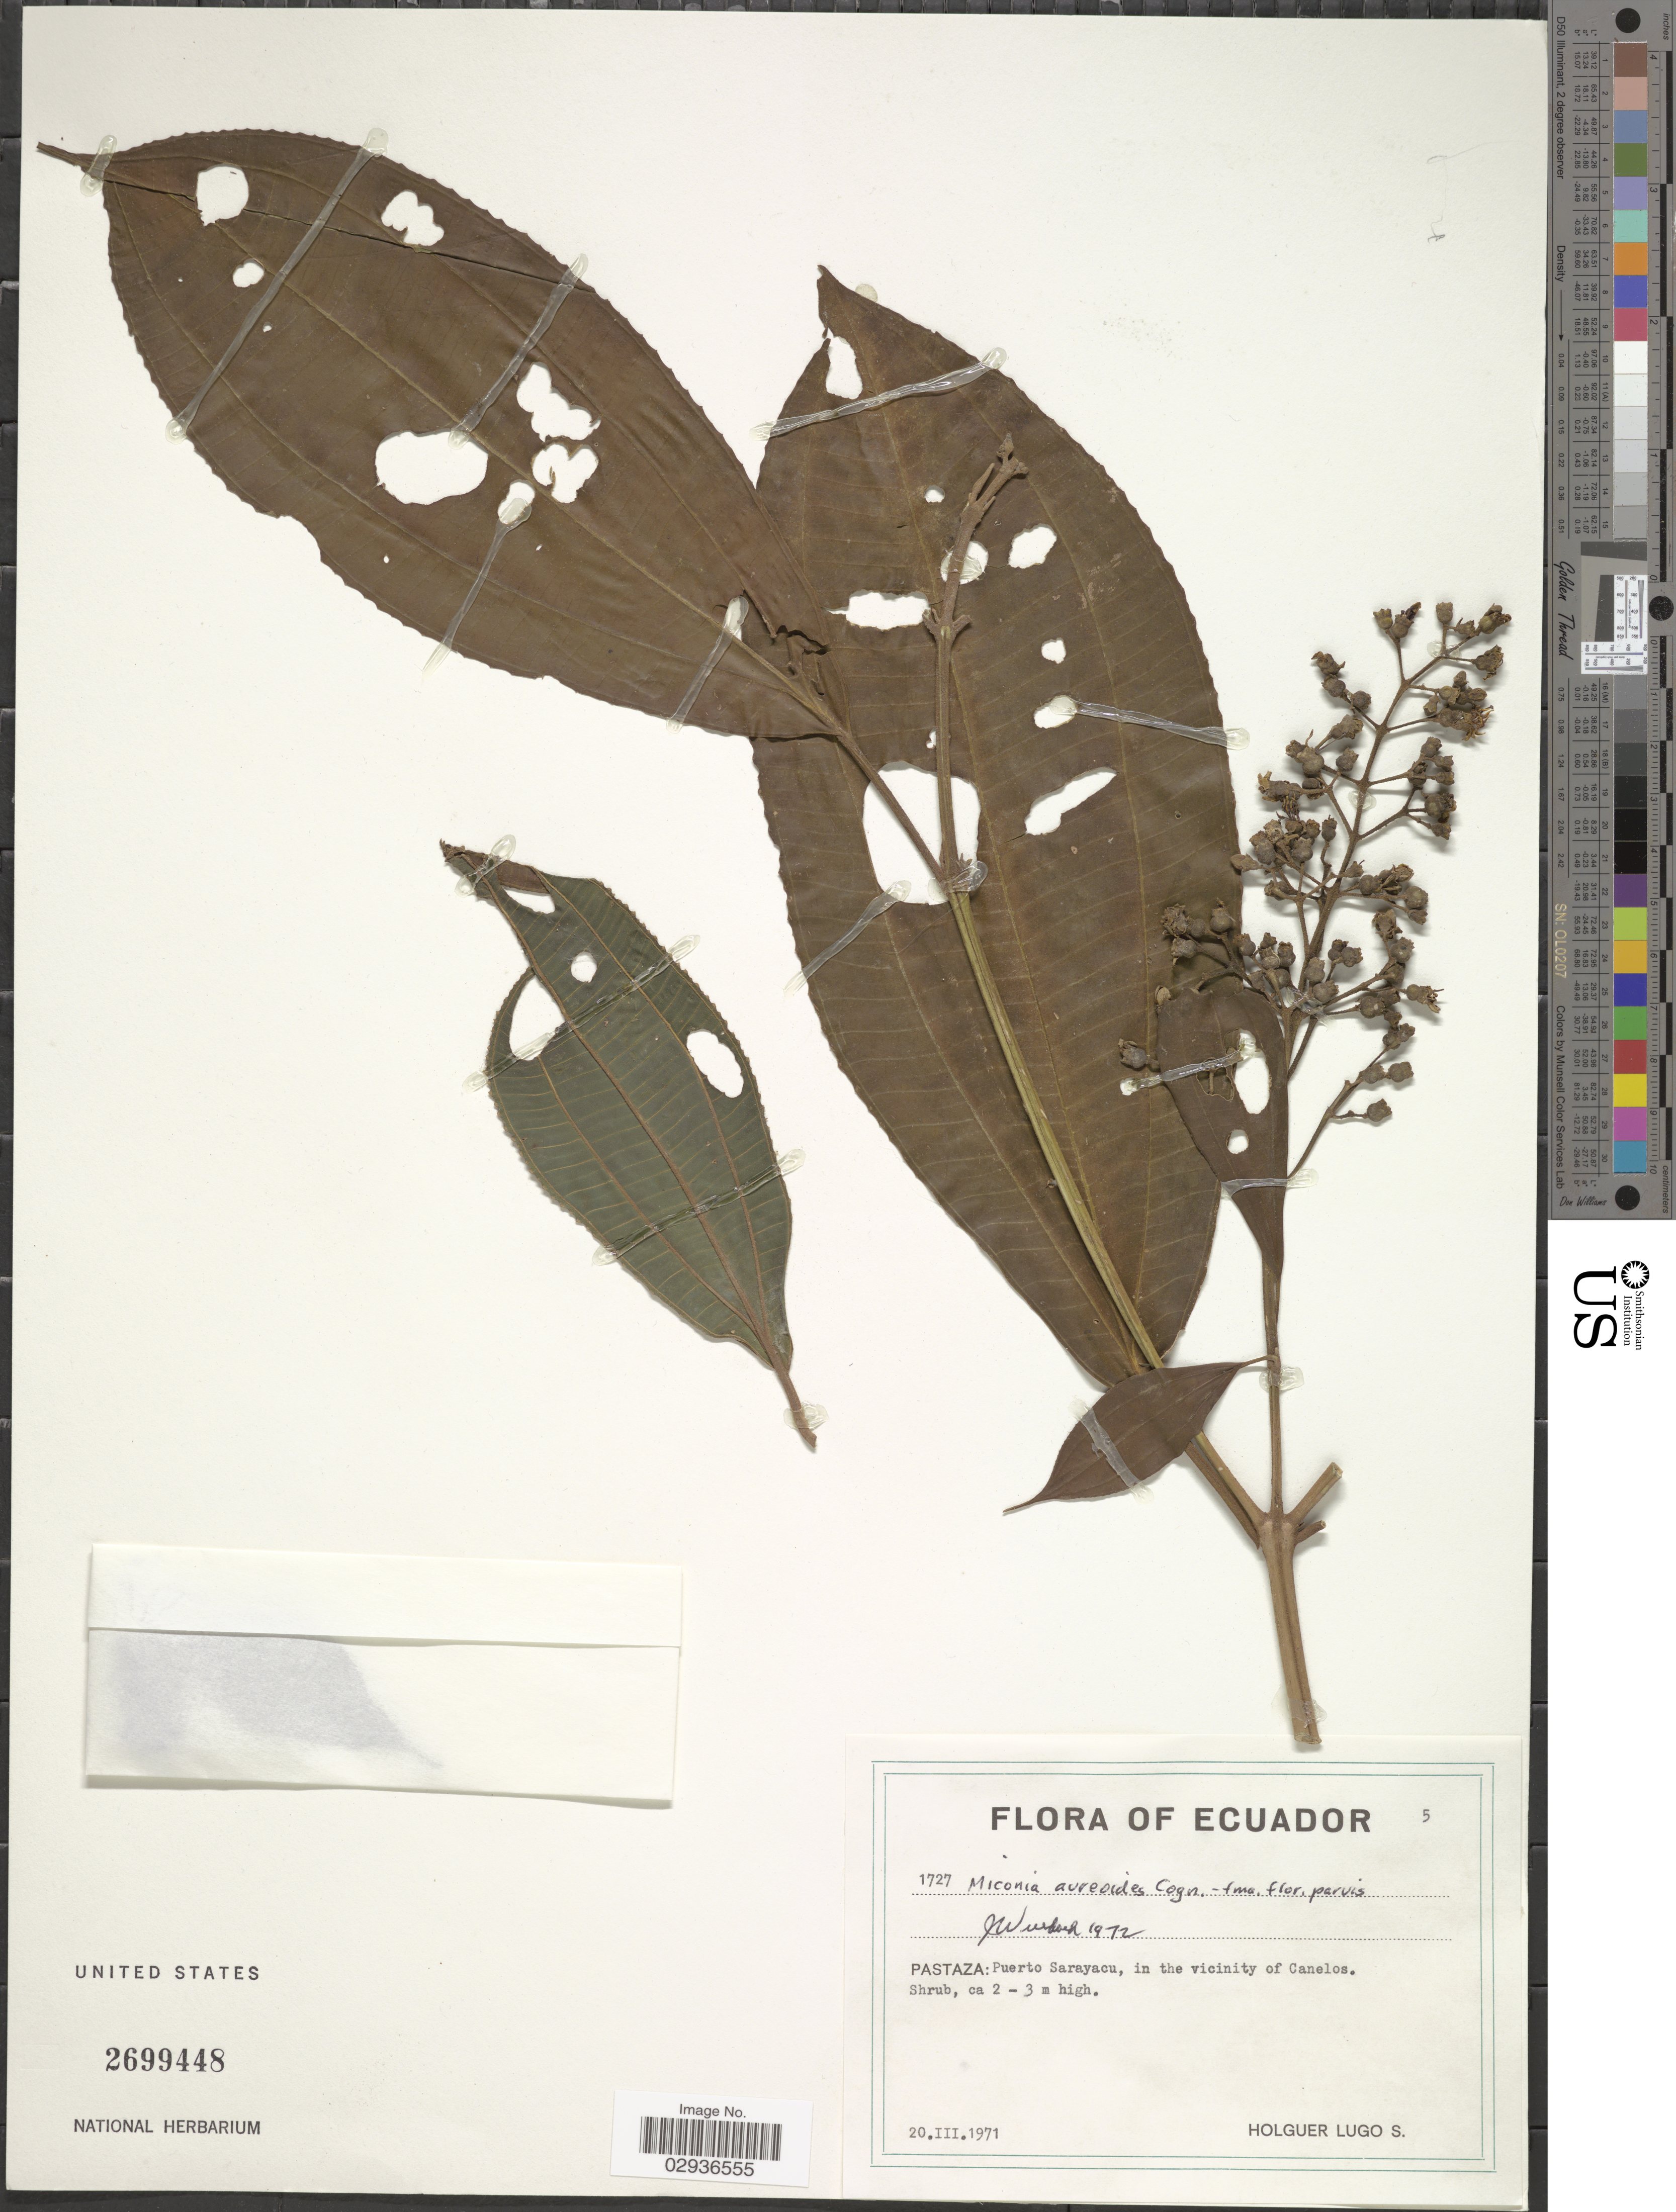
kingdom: Plantae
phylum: Tracheophyta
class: Magnoliopsida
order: Myrtales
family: Melastomataceae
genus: Miconia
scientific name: Miconia aureoides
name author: Cogn.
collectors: H. Lugo S.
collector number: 1727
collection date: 1971-03-20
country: Ecuador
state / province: Pastaza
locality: Puerto Sarayacu, in the vicinity of Canelos.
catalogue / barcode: US 2699448